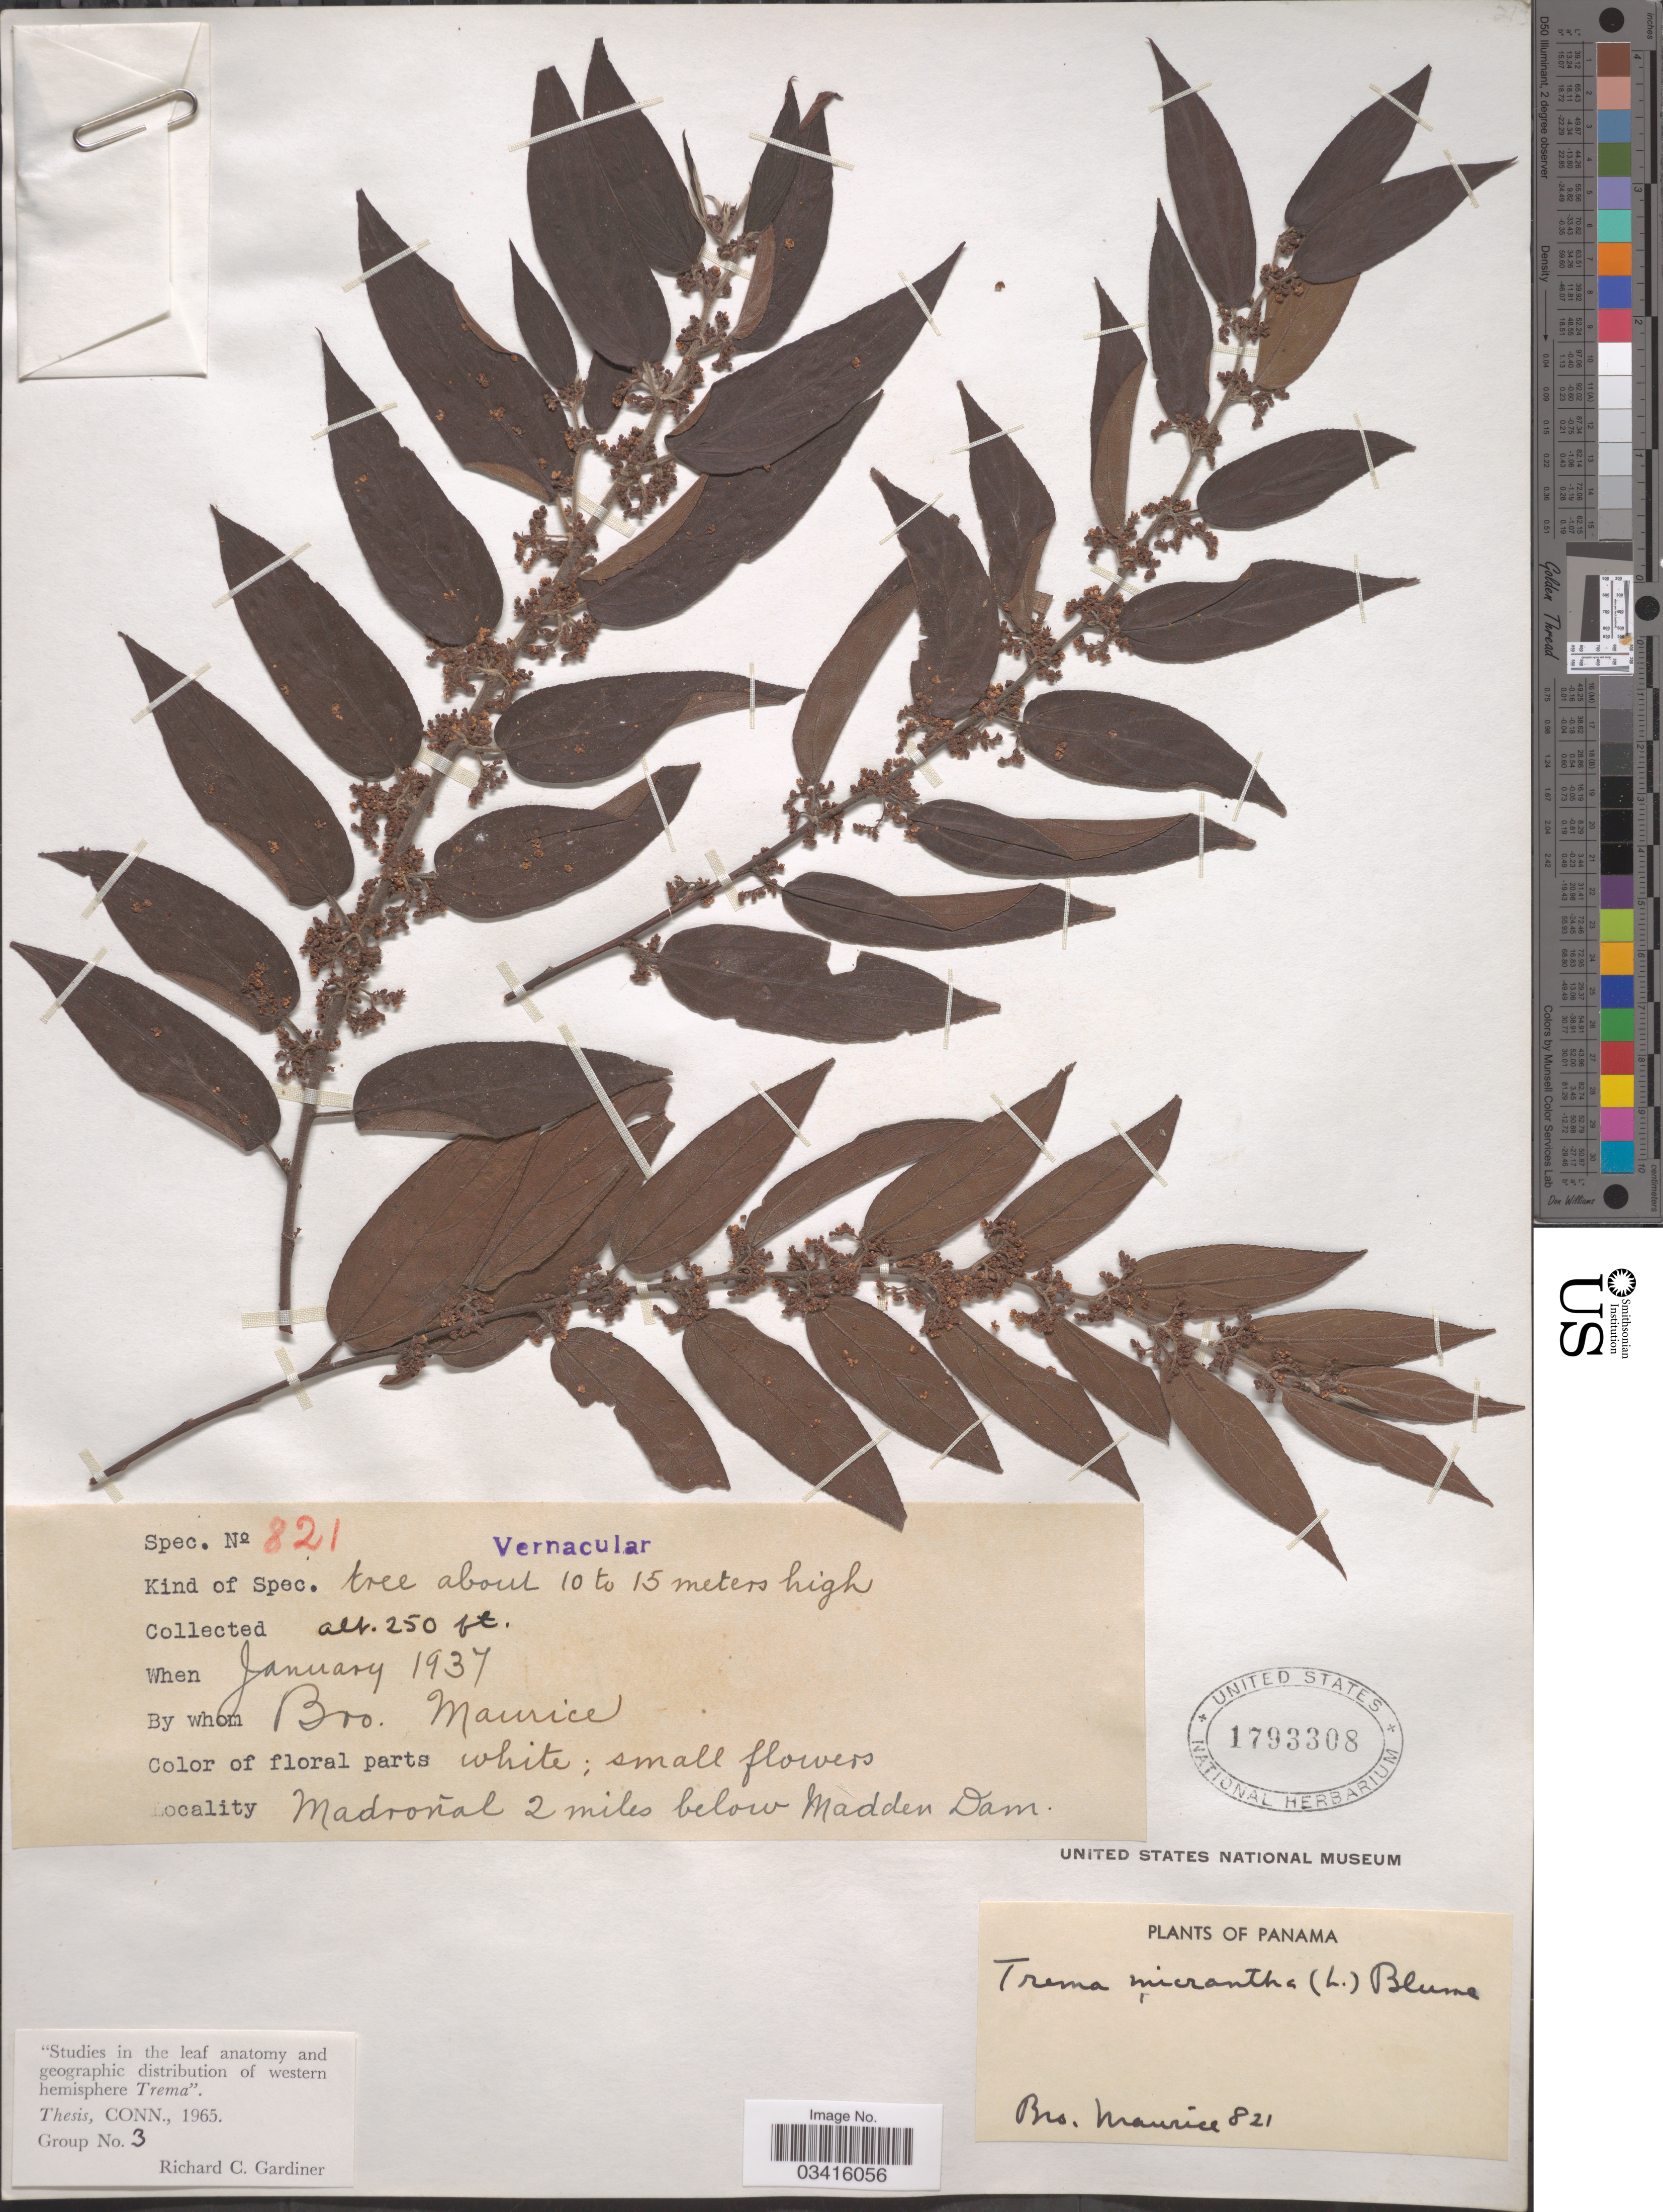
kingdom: Plantae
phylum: Tracheophyta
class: Magnoliopsida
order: Rosales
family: Cannabaceae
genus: Trema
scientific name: Trema micranthum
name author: (L.) Blume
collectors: B. Maurice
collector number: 821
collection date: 1937-01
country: Panama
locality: Madroñal 2 miles below Madden Dam.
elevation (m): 76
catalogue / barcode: US 1793308